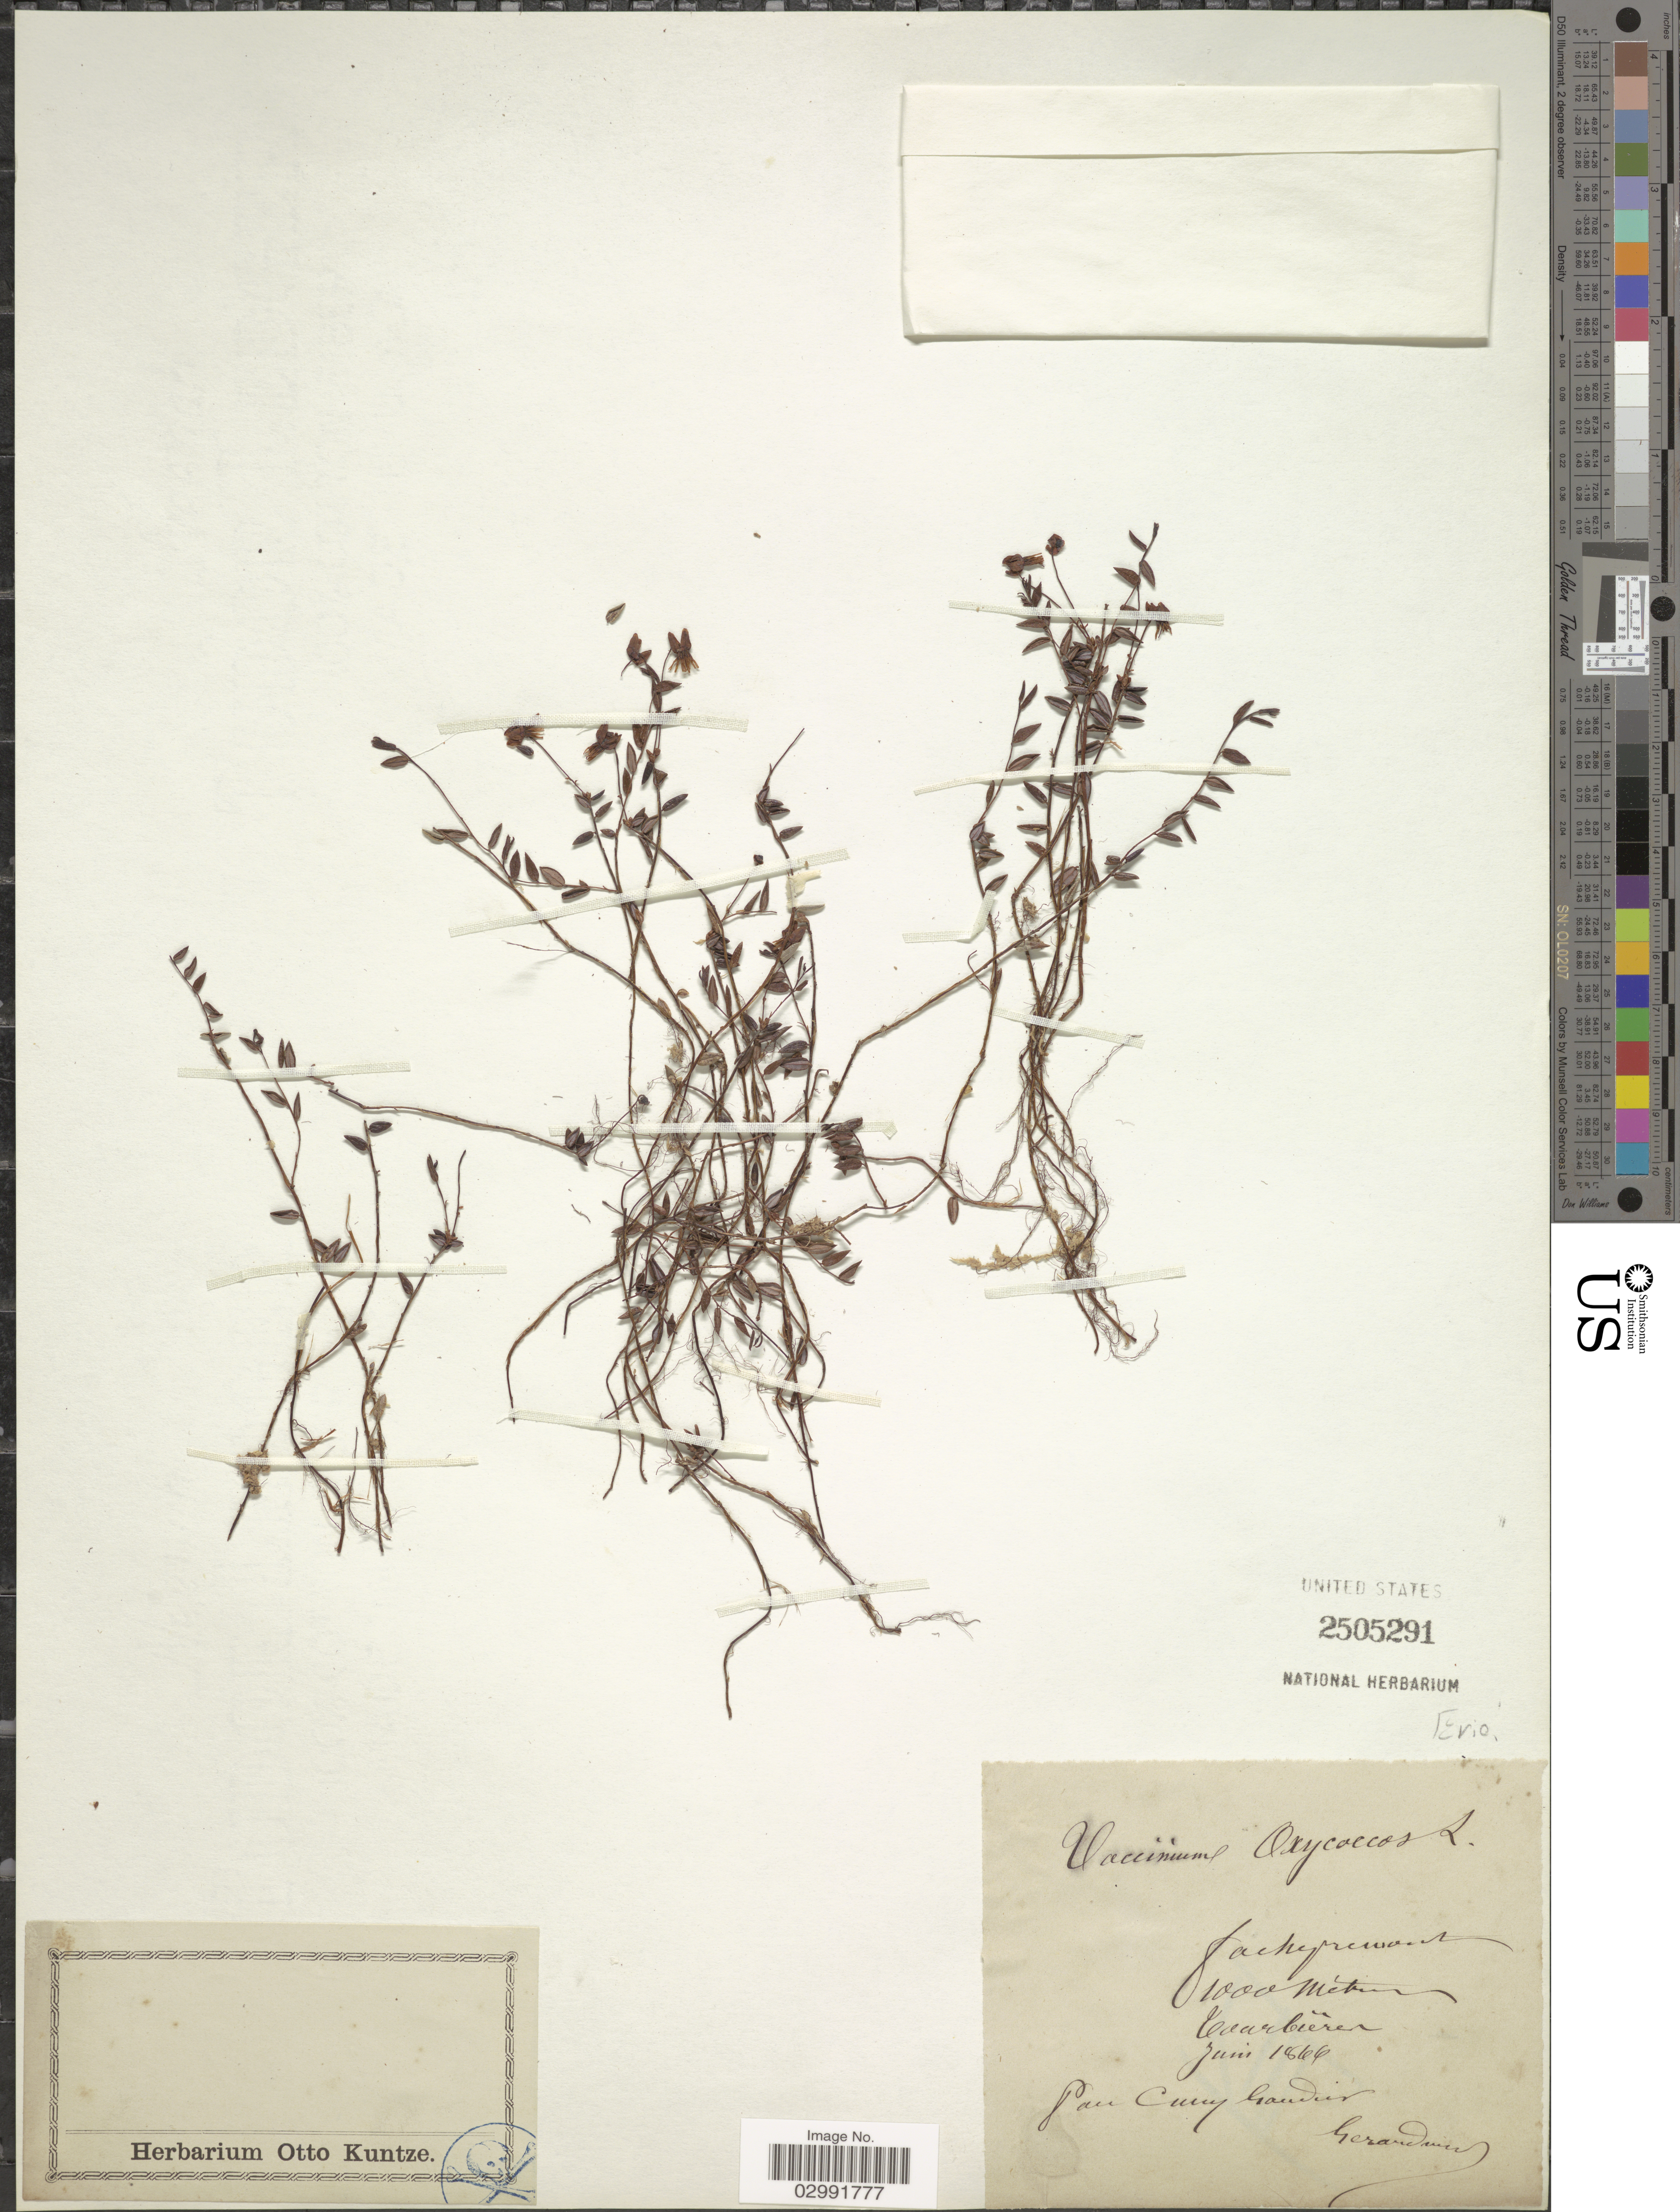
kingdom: Plantae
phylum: Tracheophyta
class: Magnoliopsida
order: Ericales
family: Ericaceae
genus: Vaccinium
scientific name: Vaccinium oxycoccos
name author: L.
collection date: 1864-06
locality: Hacke [illegible text]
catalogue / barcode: US 2505291